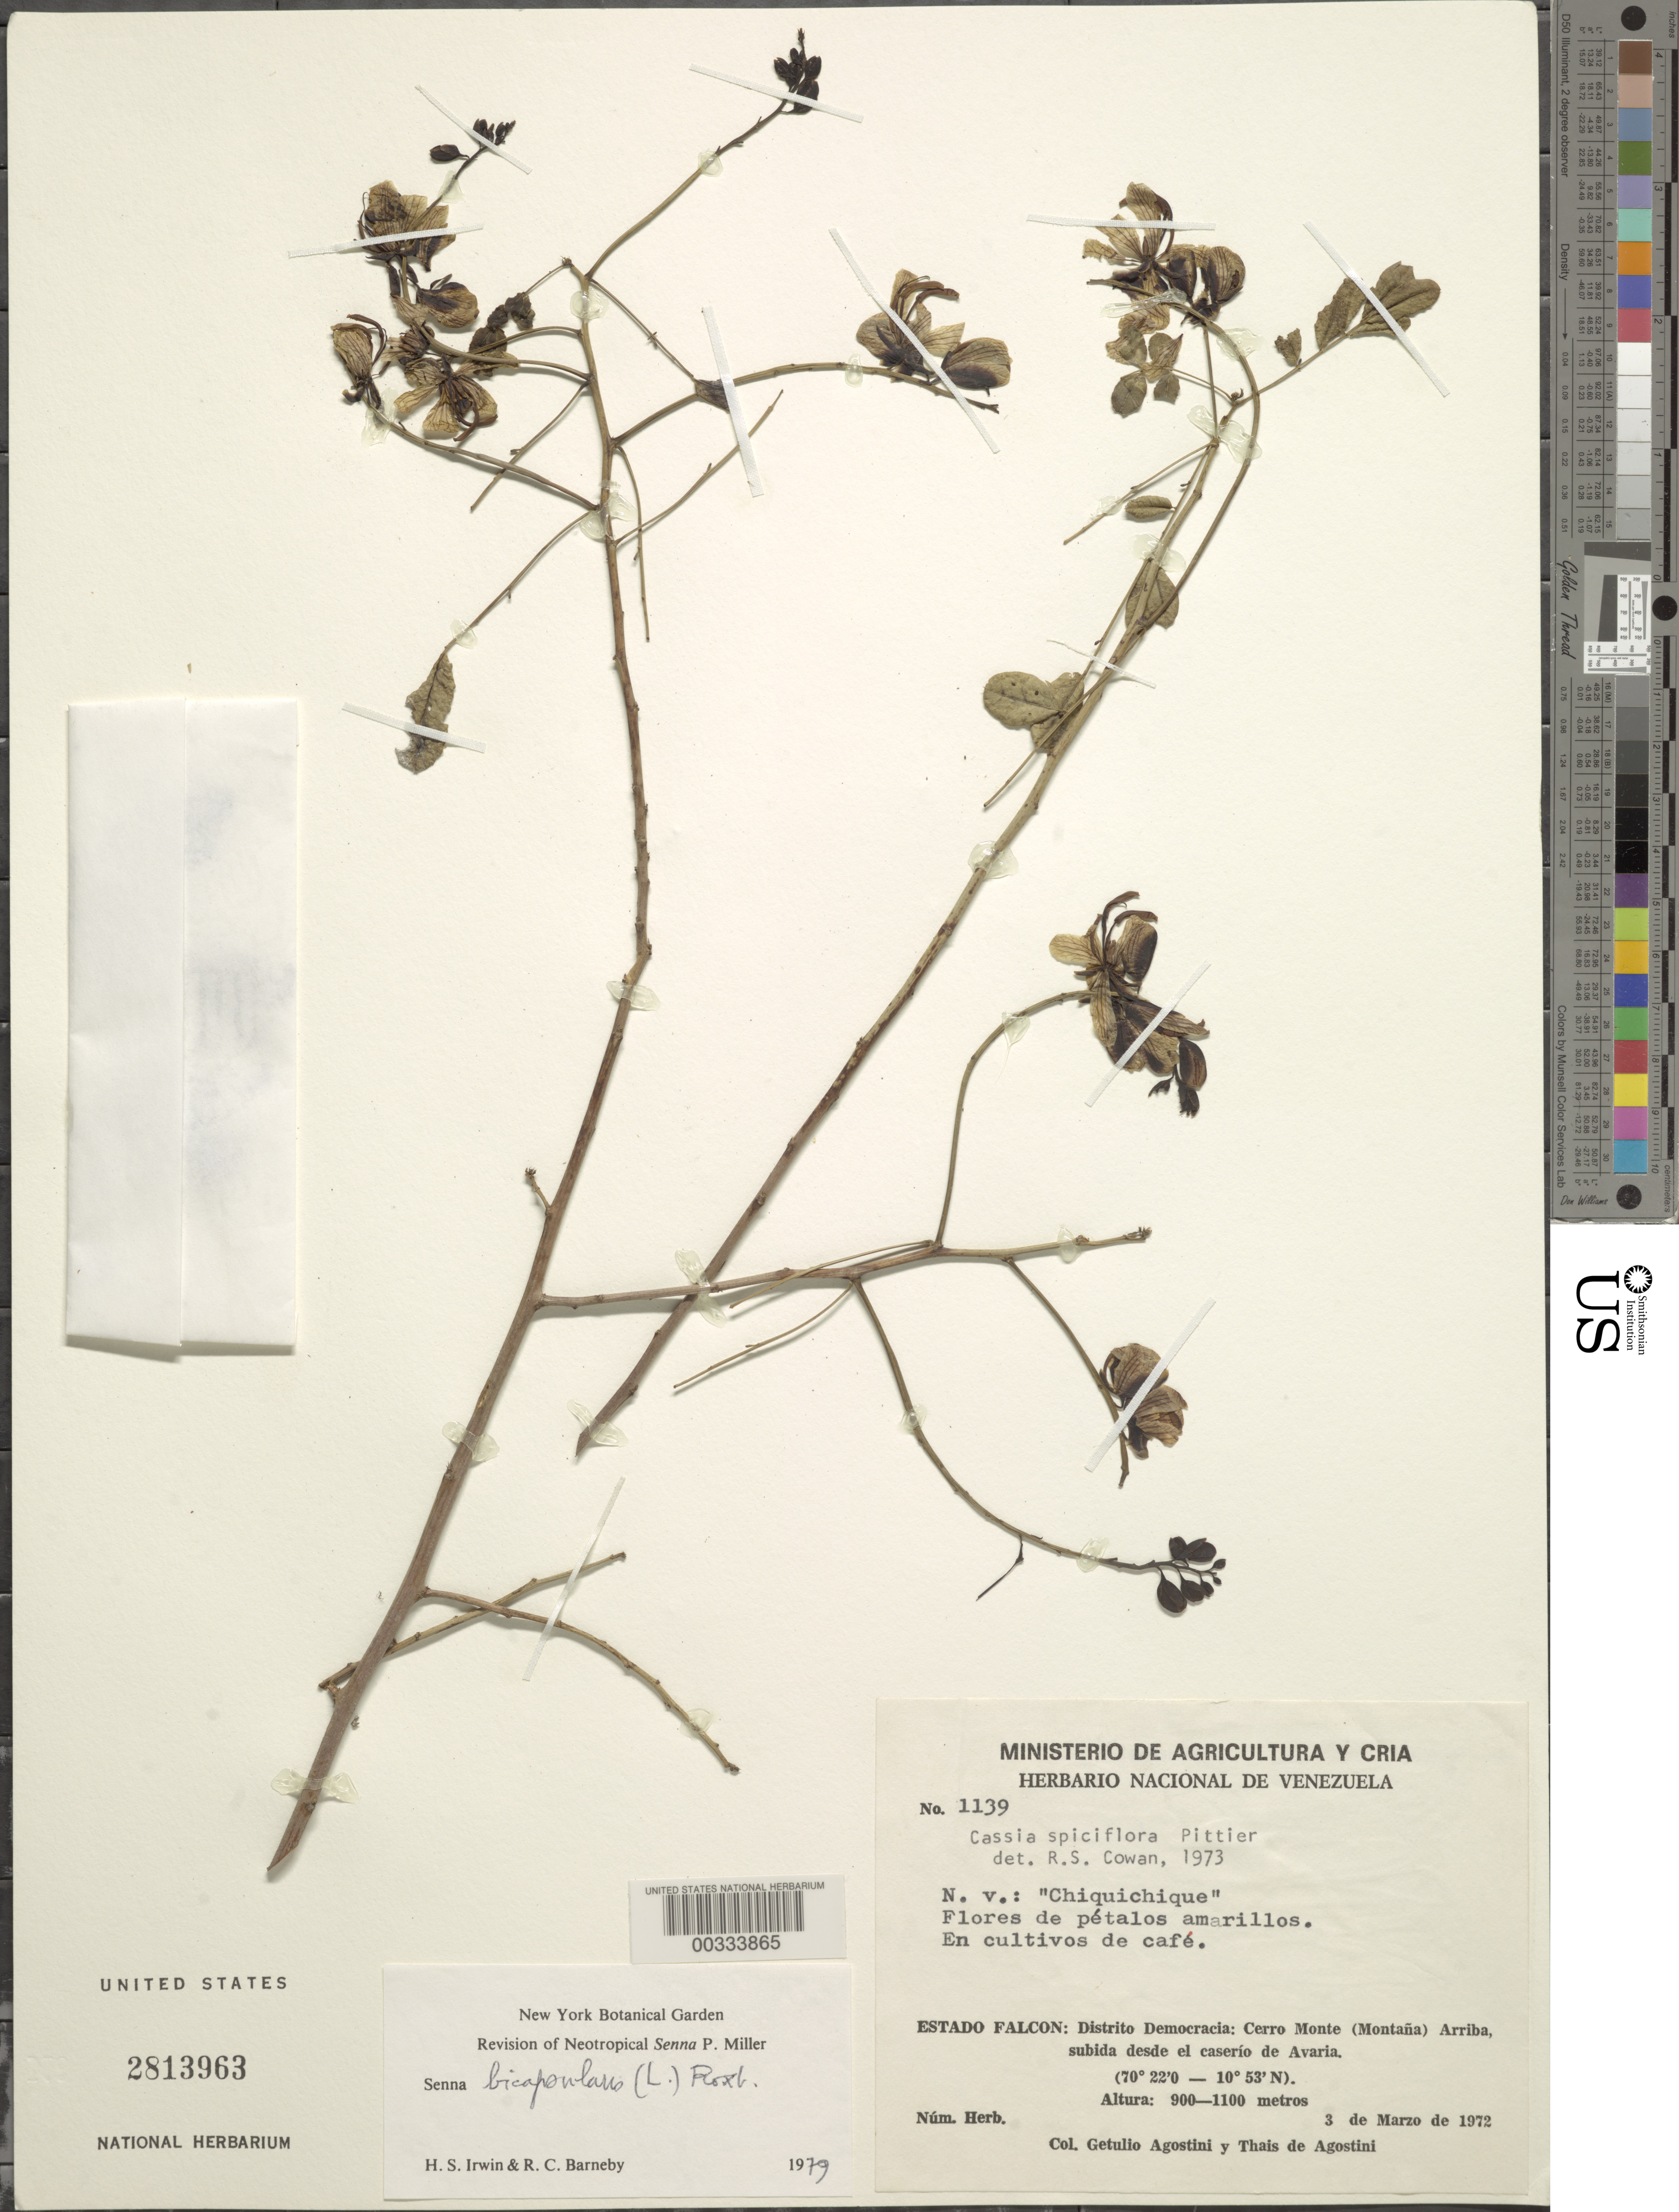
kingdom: Plantae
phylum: Tracheophyta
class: Magnoliopsida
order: Fabales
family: Fabaceae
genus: Senna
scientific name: Senna bicapsularis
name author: (L.) Roxb.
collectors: G. Agostini & T. Agostini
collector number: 1139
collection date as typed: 03 Mar 1972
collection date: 1972-03-03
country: Venezuela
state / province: Falcon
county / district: Democracia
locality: Cerro monte (montana)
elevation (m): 900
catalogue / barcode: US 2813963